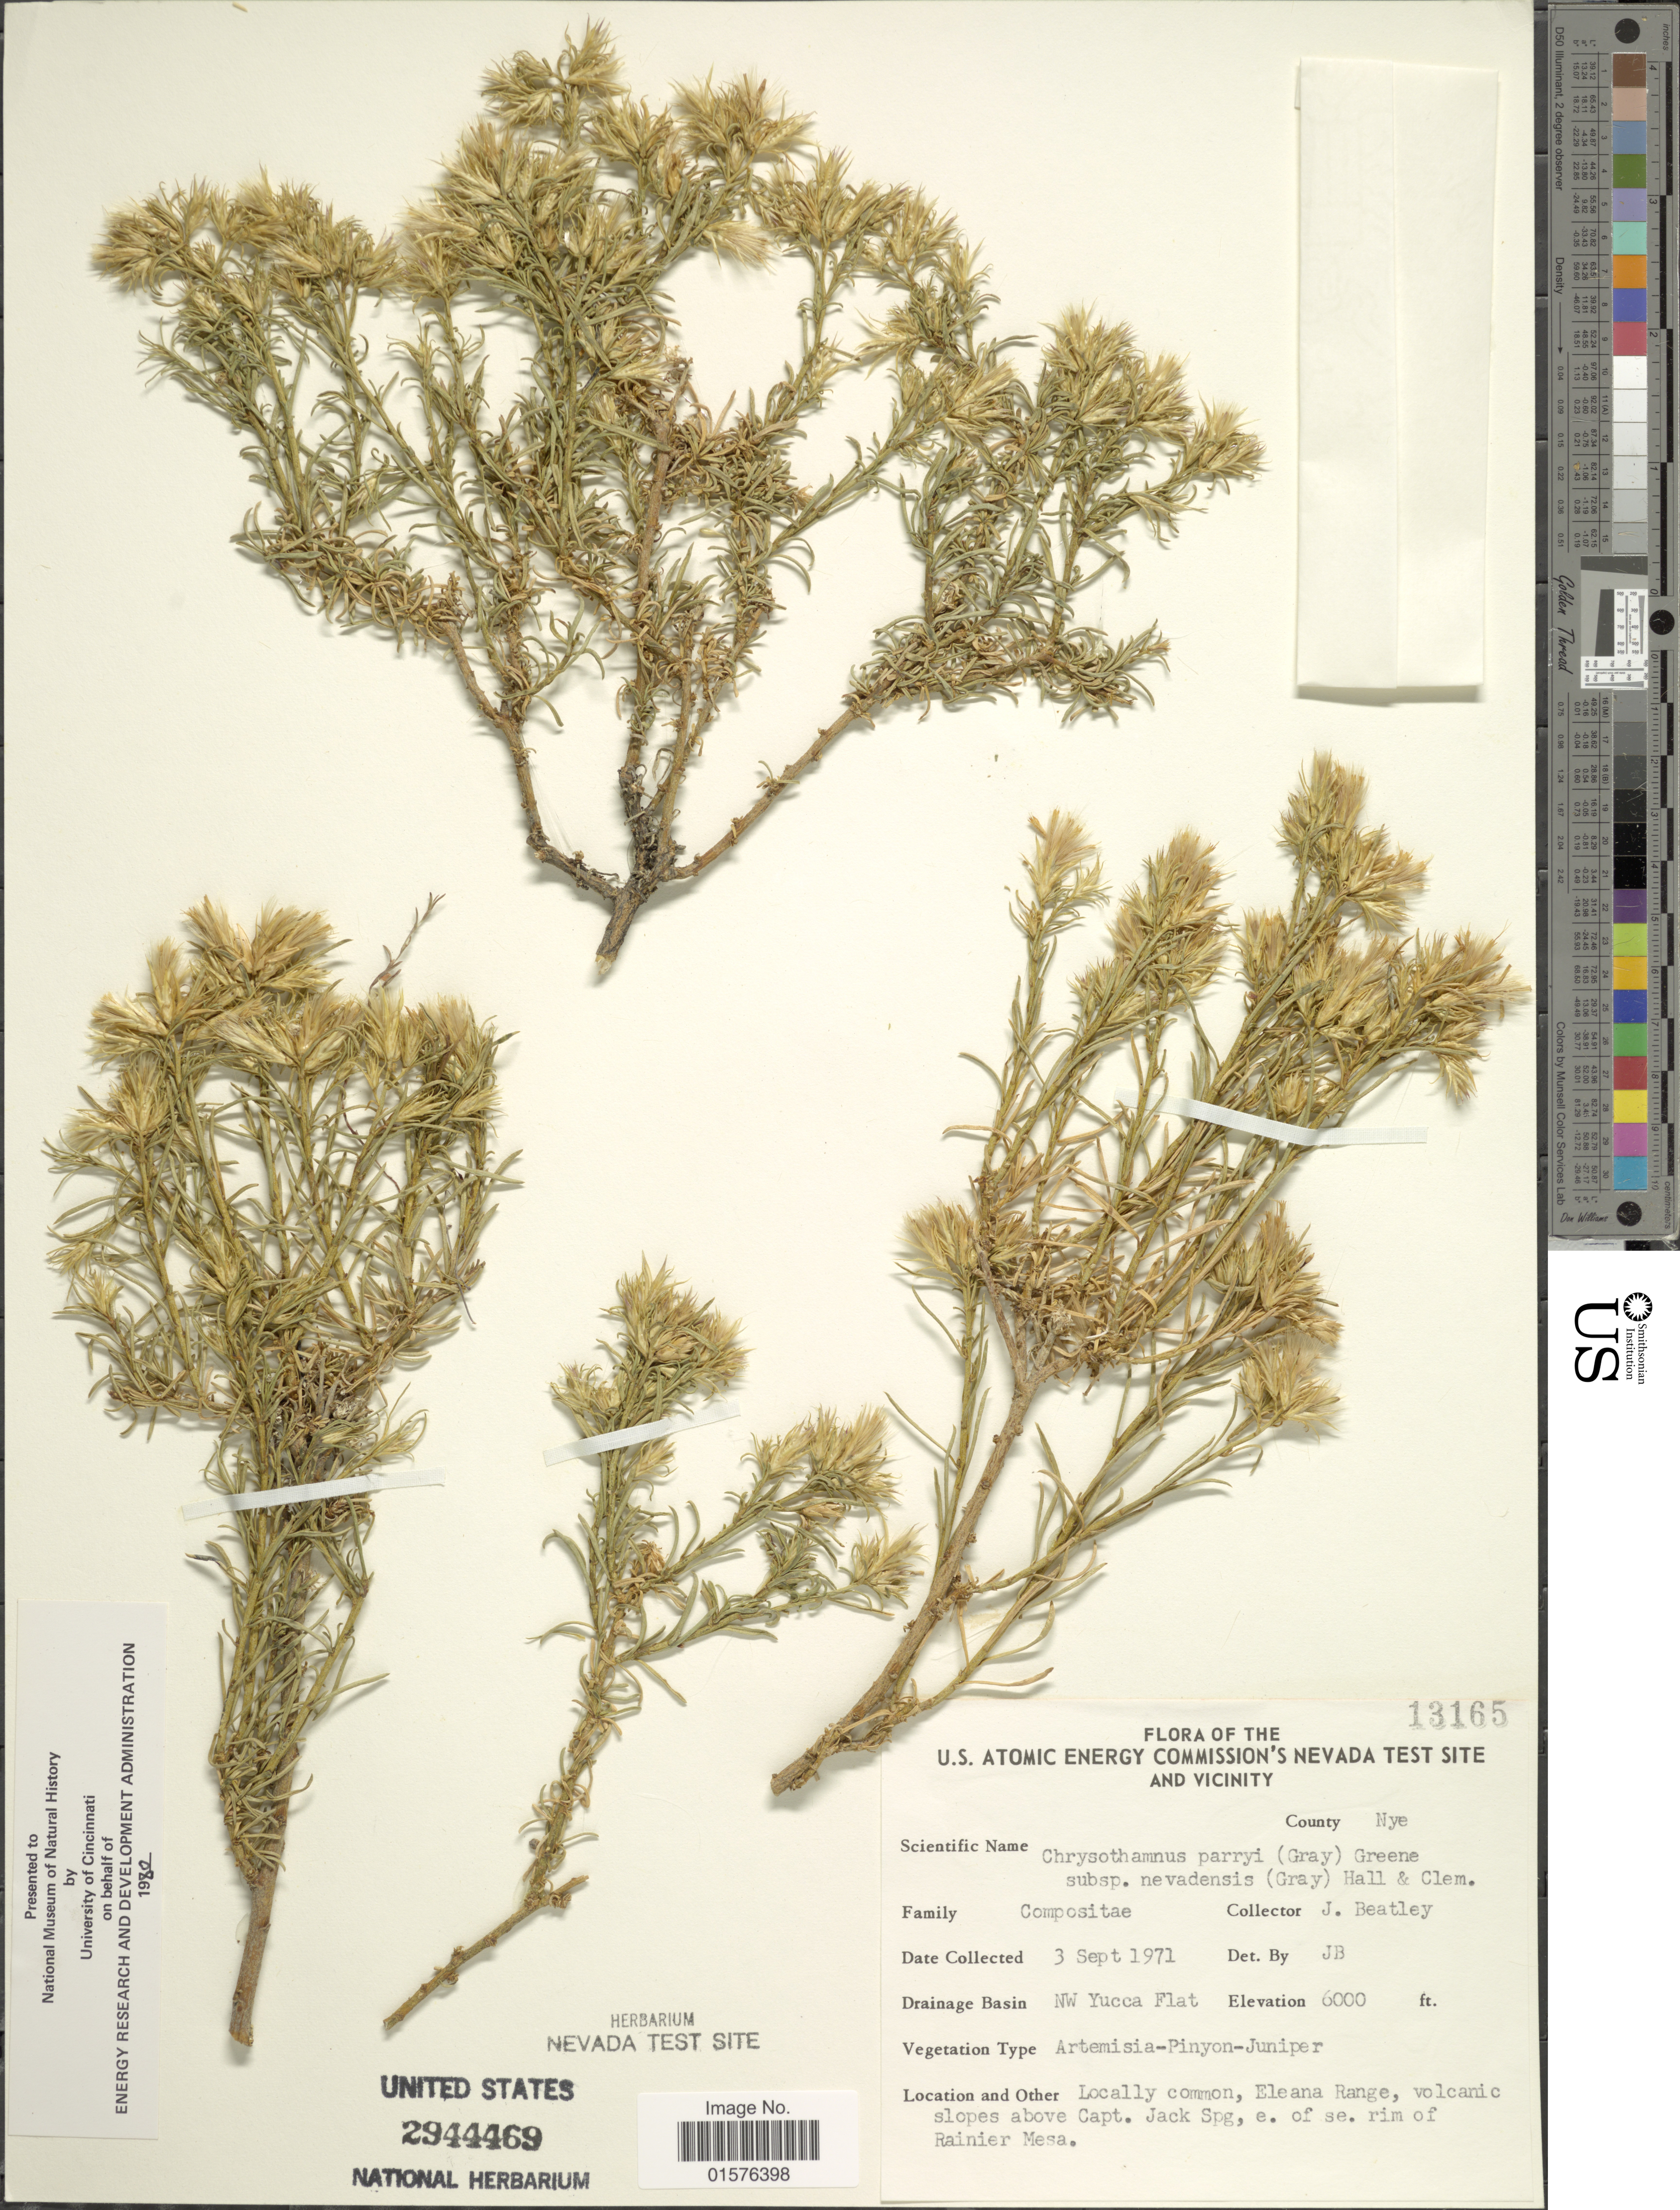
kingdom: Plantae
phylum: Tracheophyta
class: Magnoliopsida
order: Asterales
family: Asteraceae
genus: Ericameria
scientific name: Ericameria parryi var. nevadensis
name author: (A. Gray) G.L. Nesom & G.I. Baird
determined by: Urbatsch, Lowell E., Curator (LSU), Louisiana State University (UNITED STATES)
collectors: J. C. Beatley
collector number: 13165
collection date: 1971-09-03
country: United States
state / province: Nevada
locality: The U.S. Atomic Energy Commission's Nevada test Site and Vicinity, County: Nye Drainage Basin: Eleana Range, volcanic slopes above Capt. Jack Spg, e. of se. rim of Rainier Mesa.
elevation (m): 1829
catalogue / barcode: US 2944469